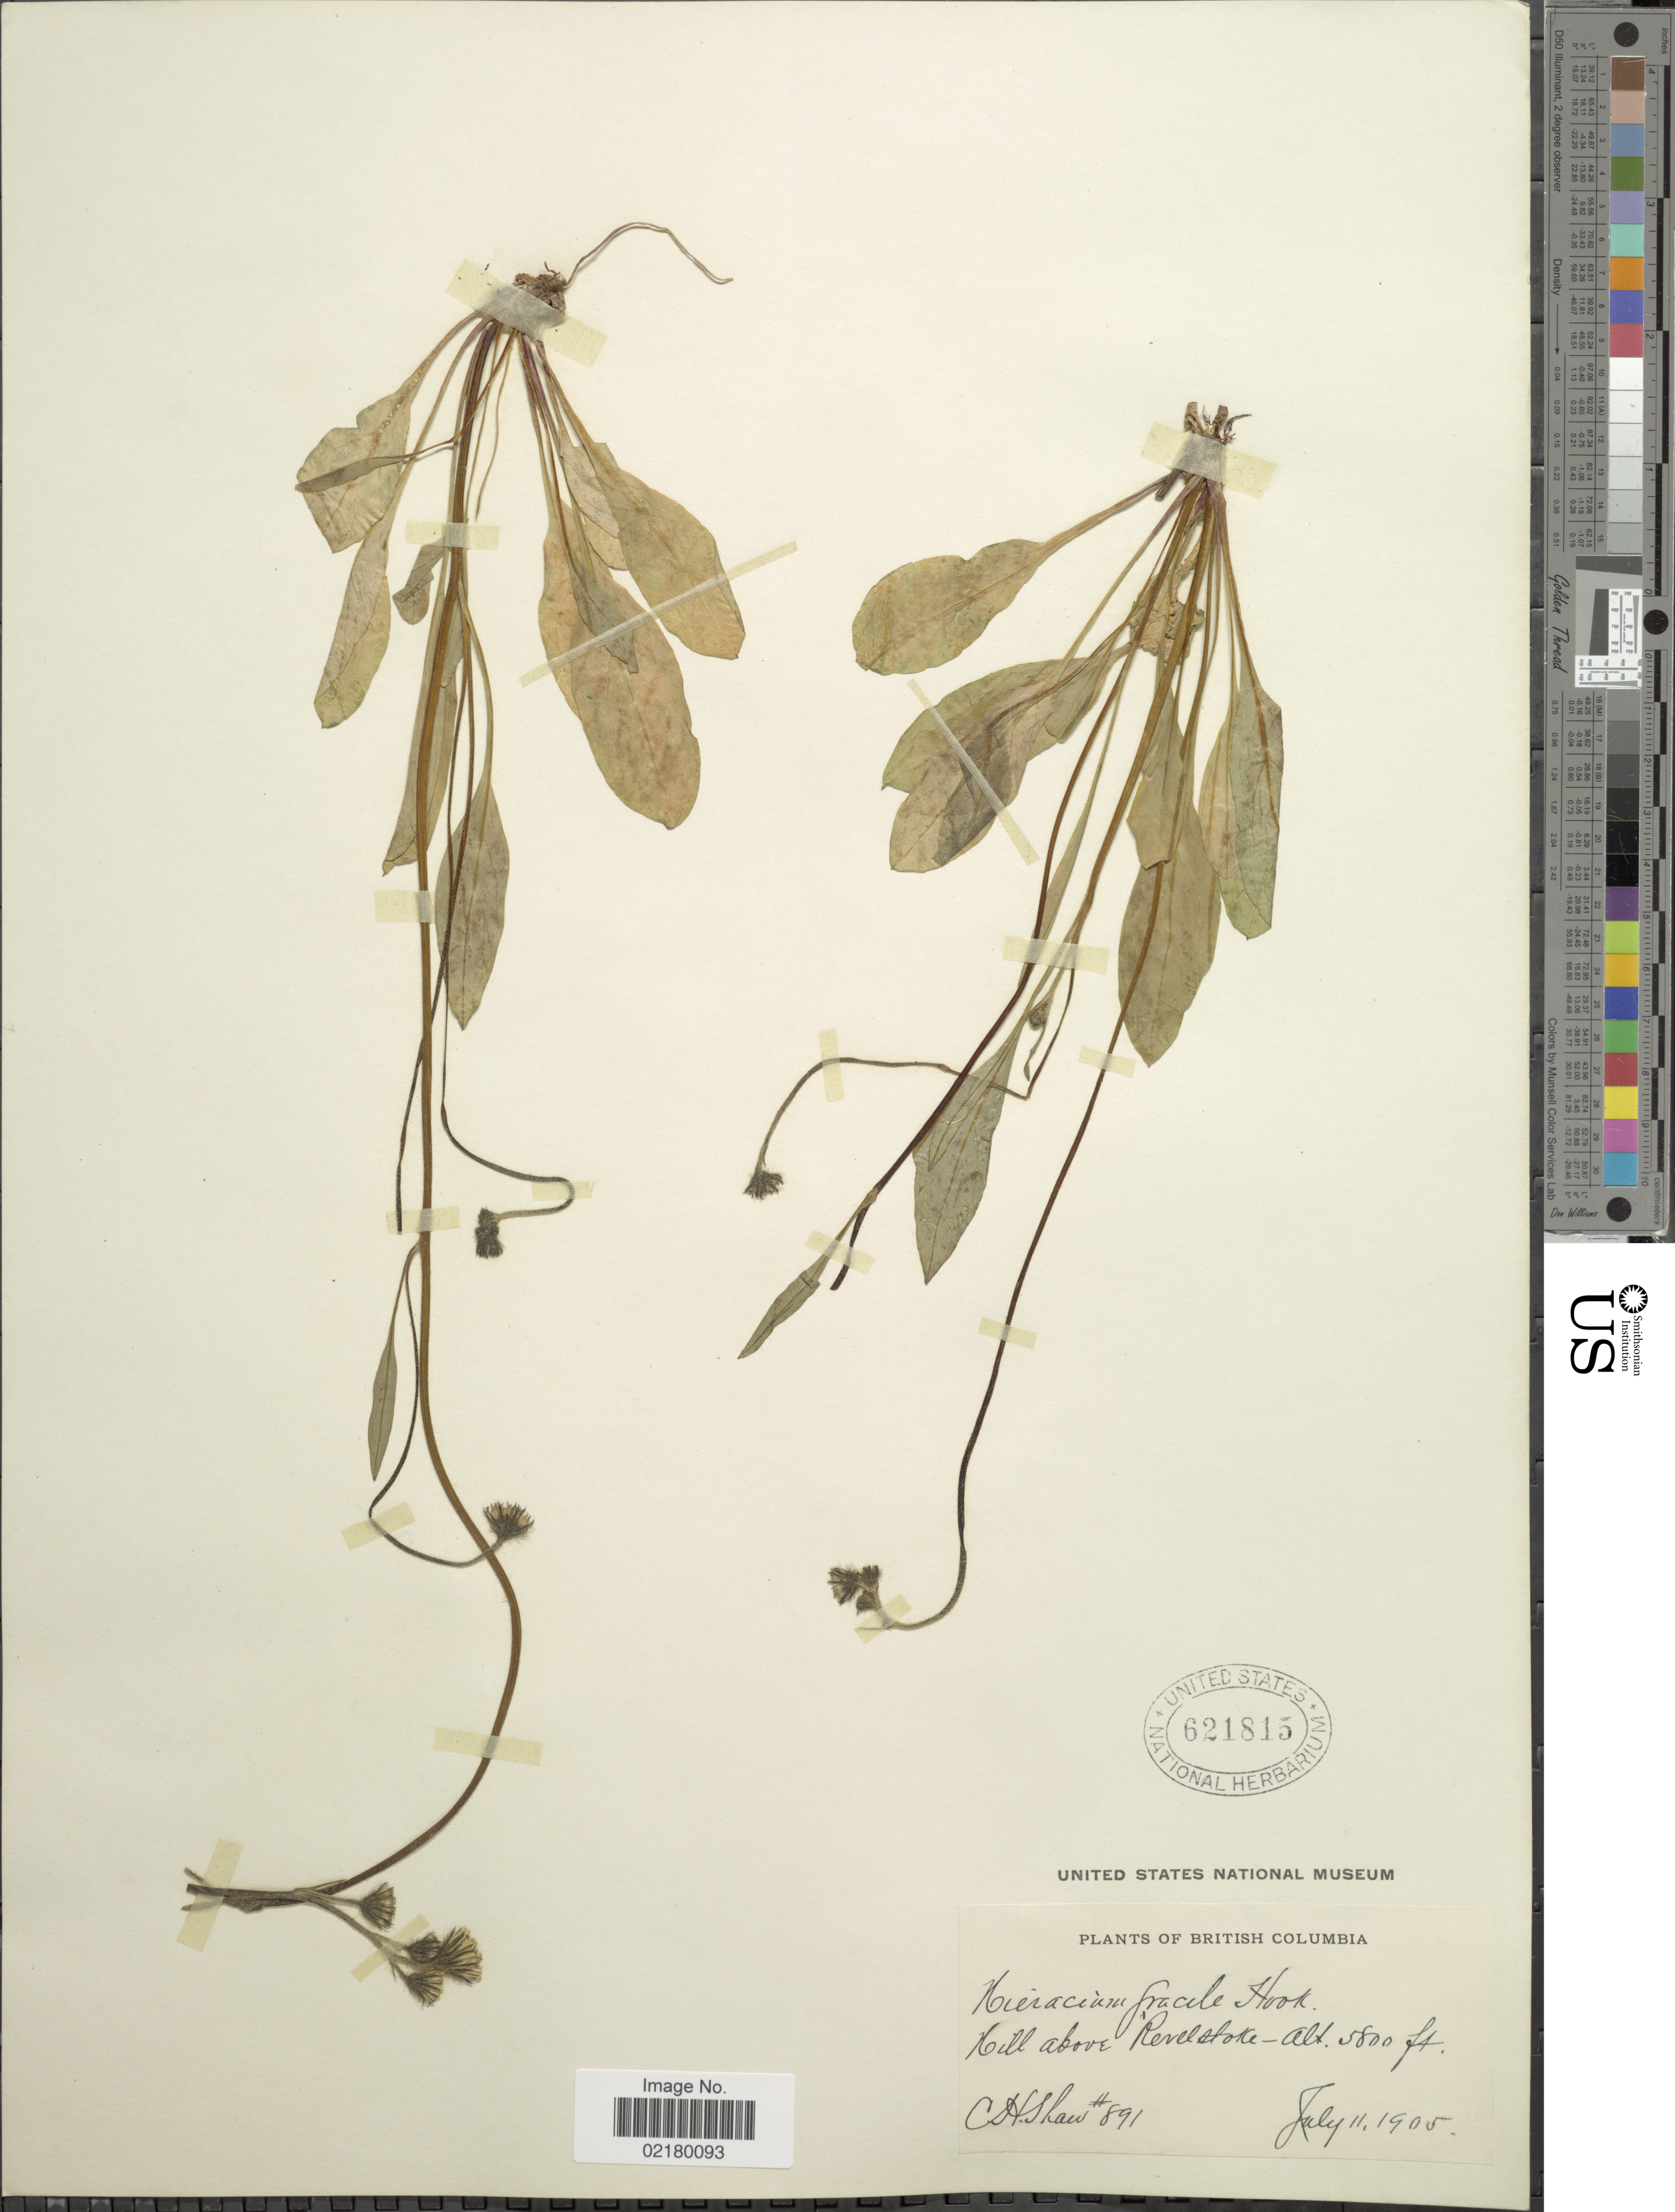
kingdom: Plantae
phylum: Tracheophyta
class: Magnoliopsida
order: Asterales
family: Asteraceae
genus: Hieracium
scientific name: Hieracium triste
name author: Willd. ex Spreng.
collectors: C. H. Shaw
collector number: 891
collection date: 1905-07-11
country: Canada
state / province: British Columbia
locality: Hill above Revelstoke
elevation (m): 1768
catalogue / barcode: US 621815